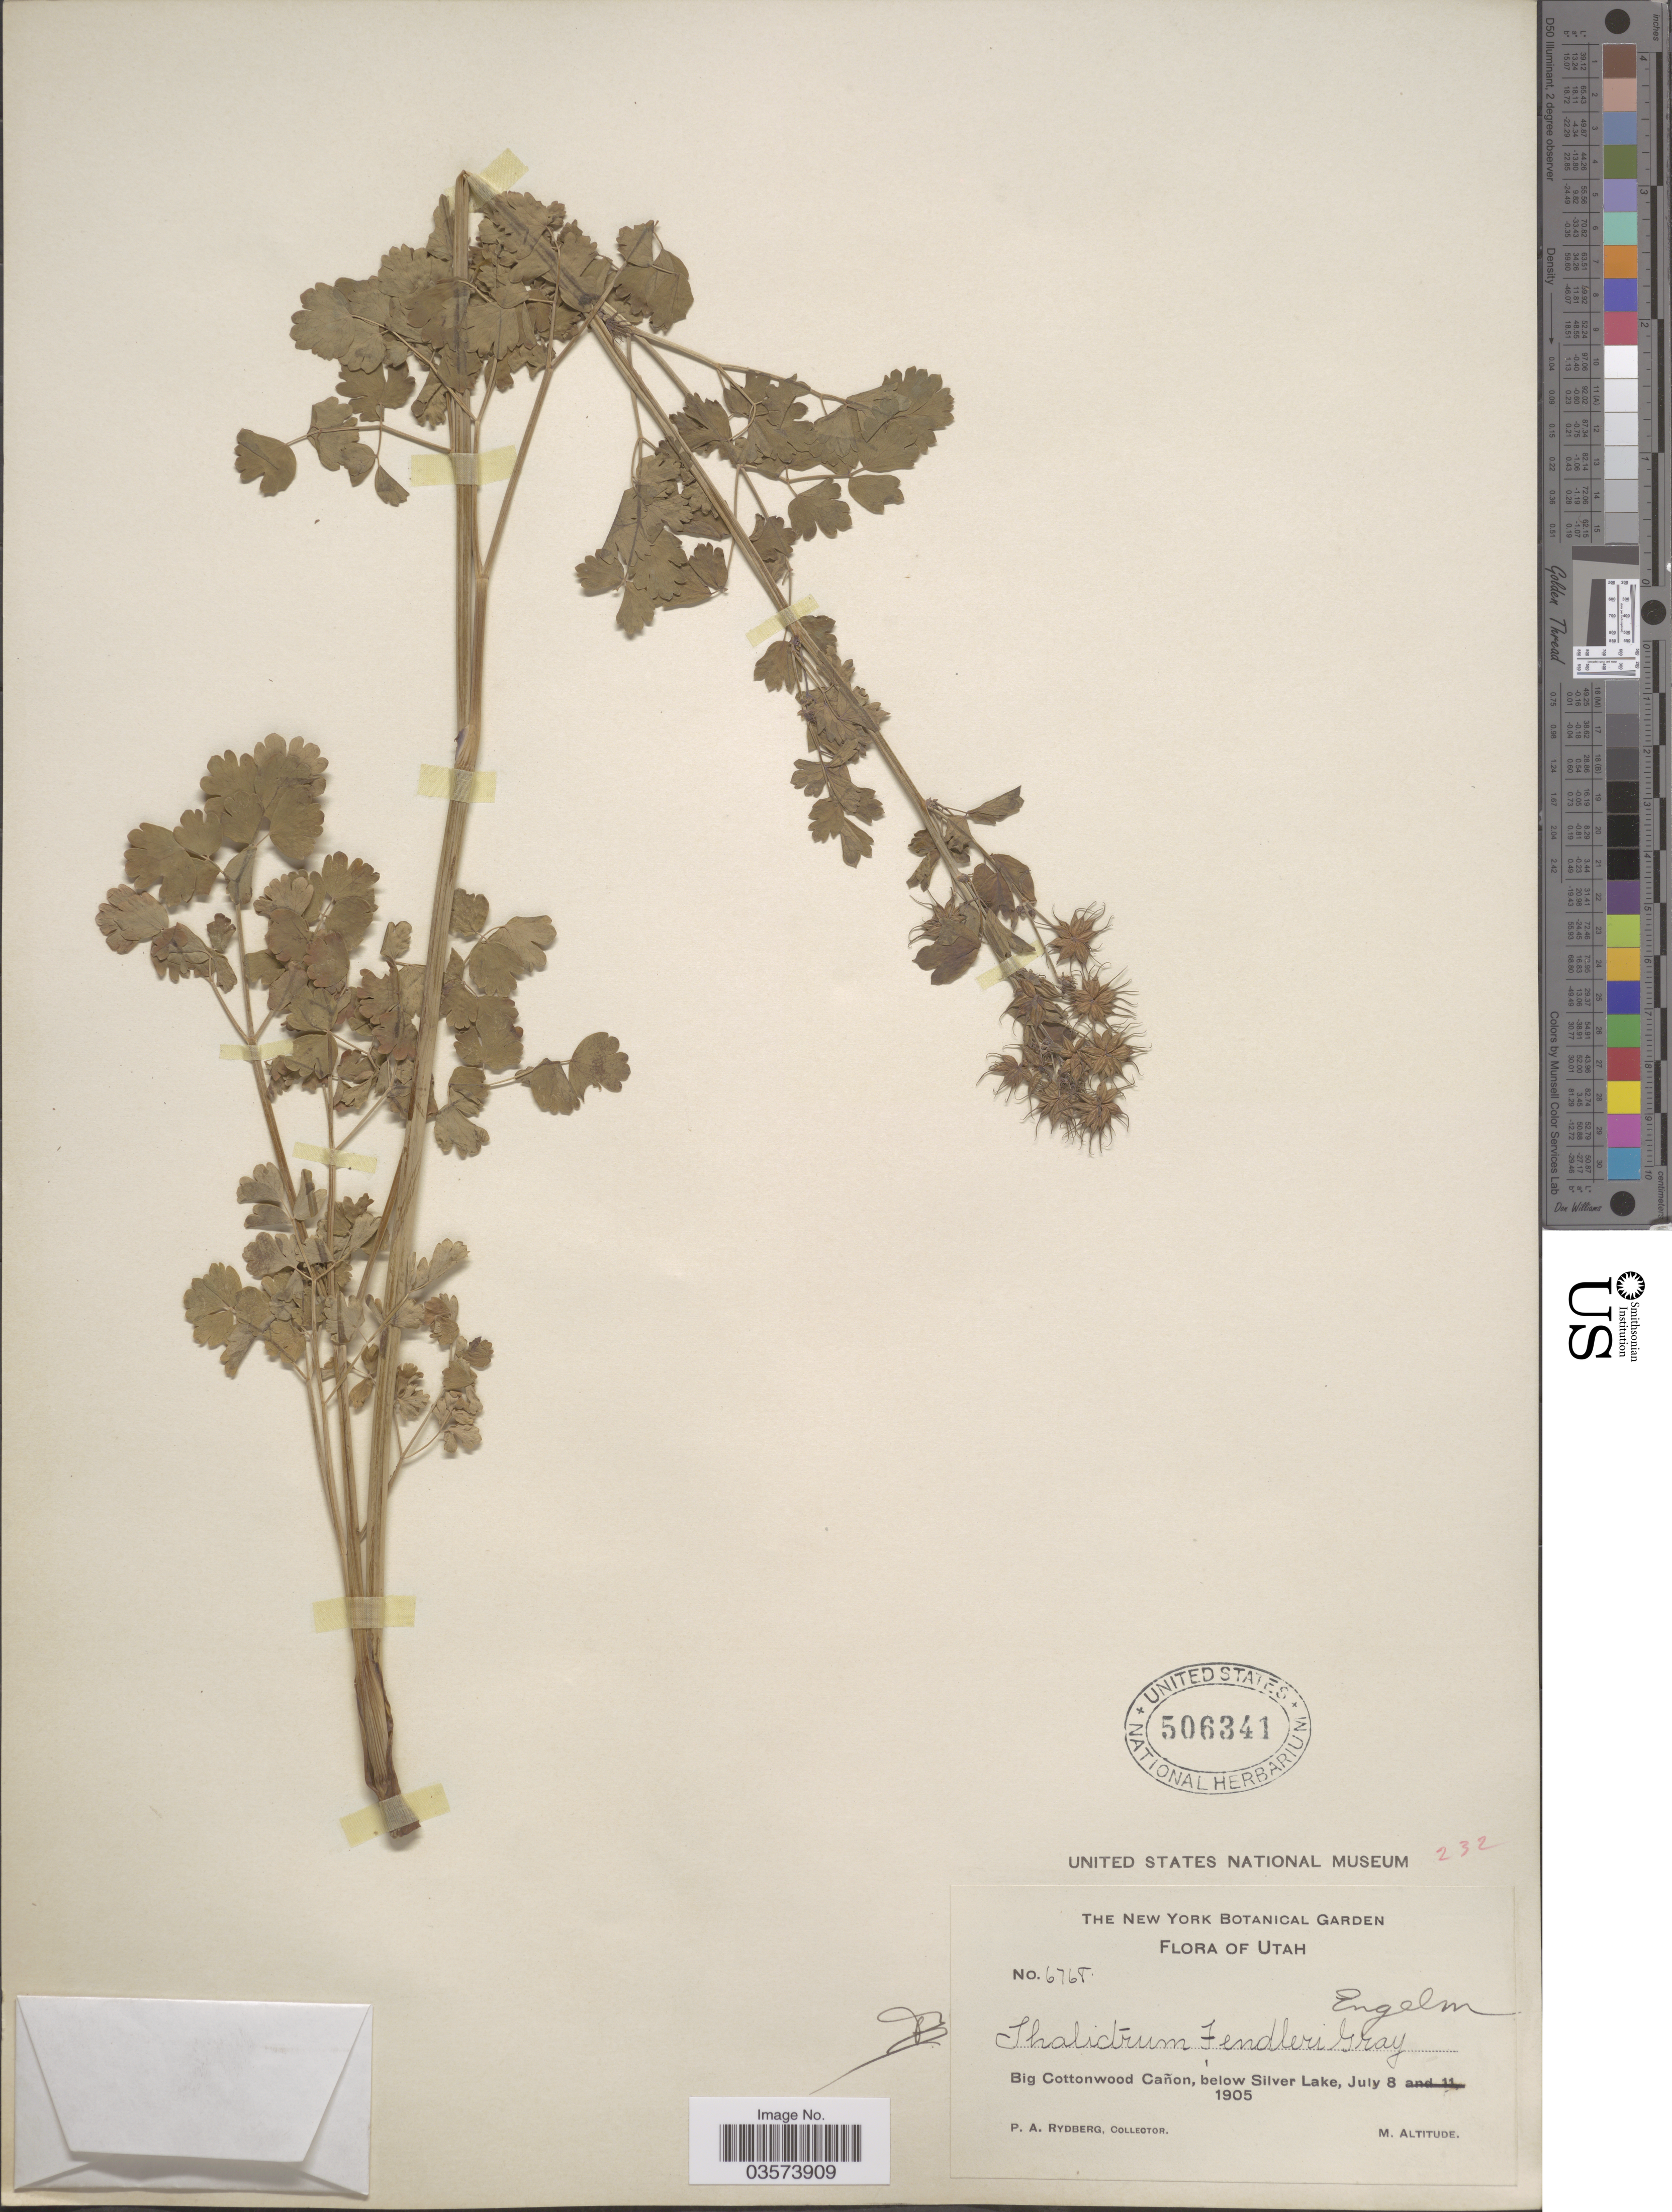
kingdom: Plantae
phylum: Tracheophyta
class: Magnoliopsida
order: Ranunculales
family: Ranunculaceae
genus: Thalictrum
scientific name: Thalictrum fendleri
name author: Engelm. ex A. Gray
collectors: P. A. Rydberg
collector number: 6768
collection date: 1905-07-08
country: United States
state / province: Utah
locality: Big Cottonwood Cañon, below Silver Lake.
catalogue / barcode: US 506341